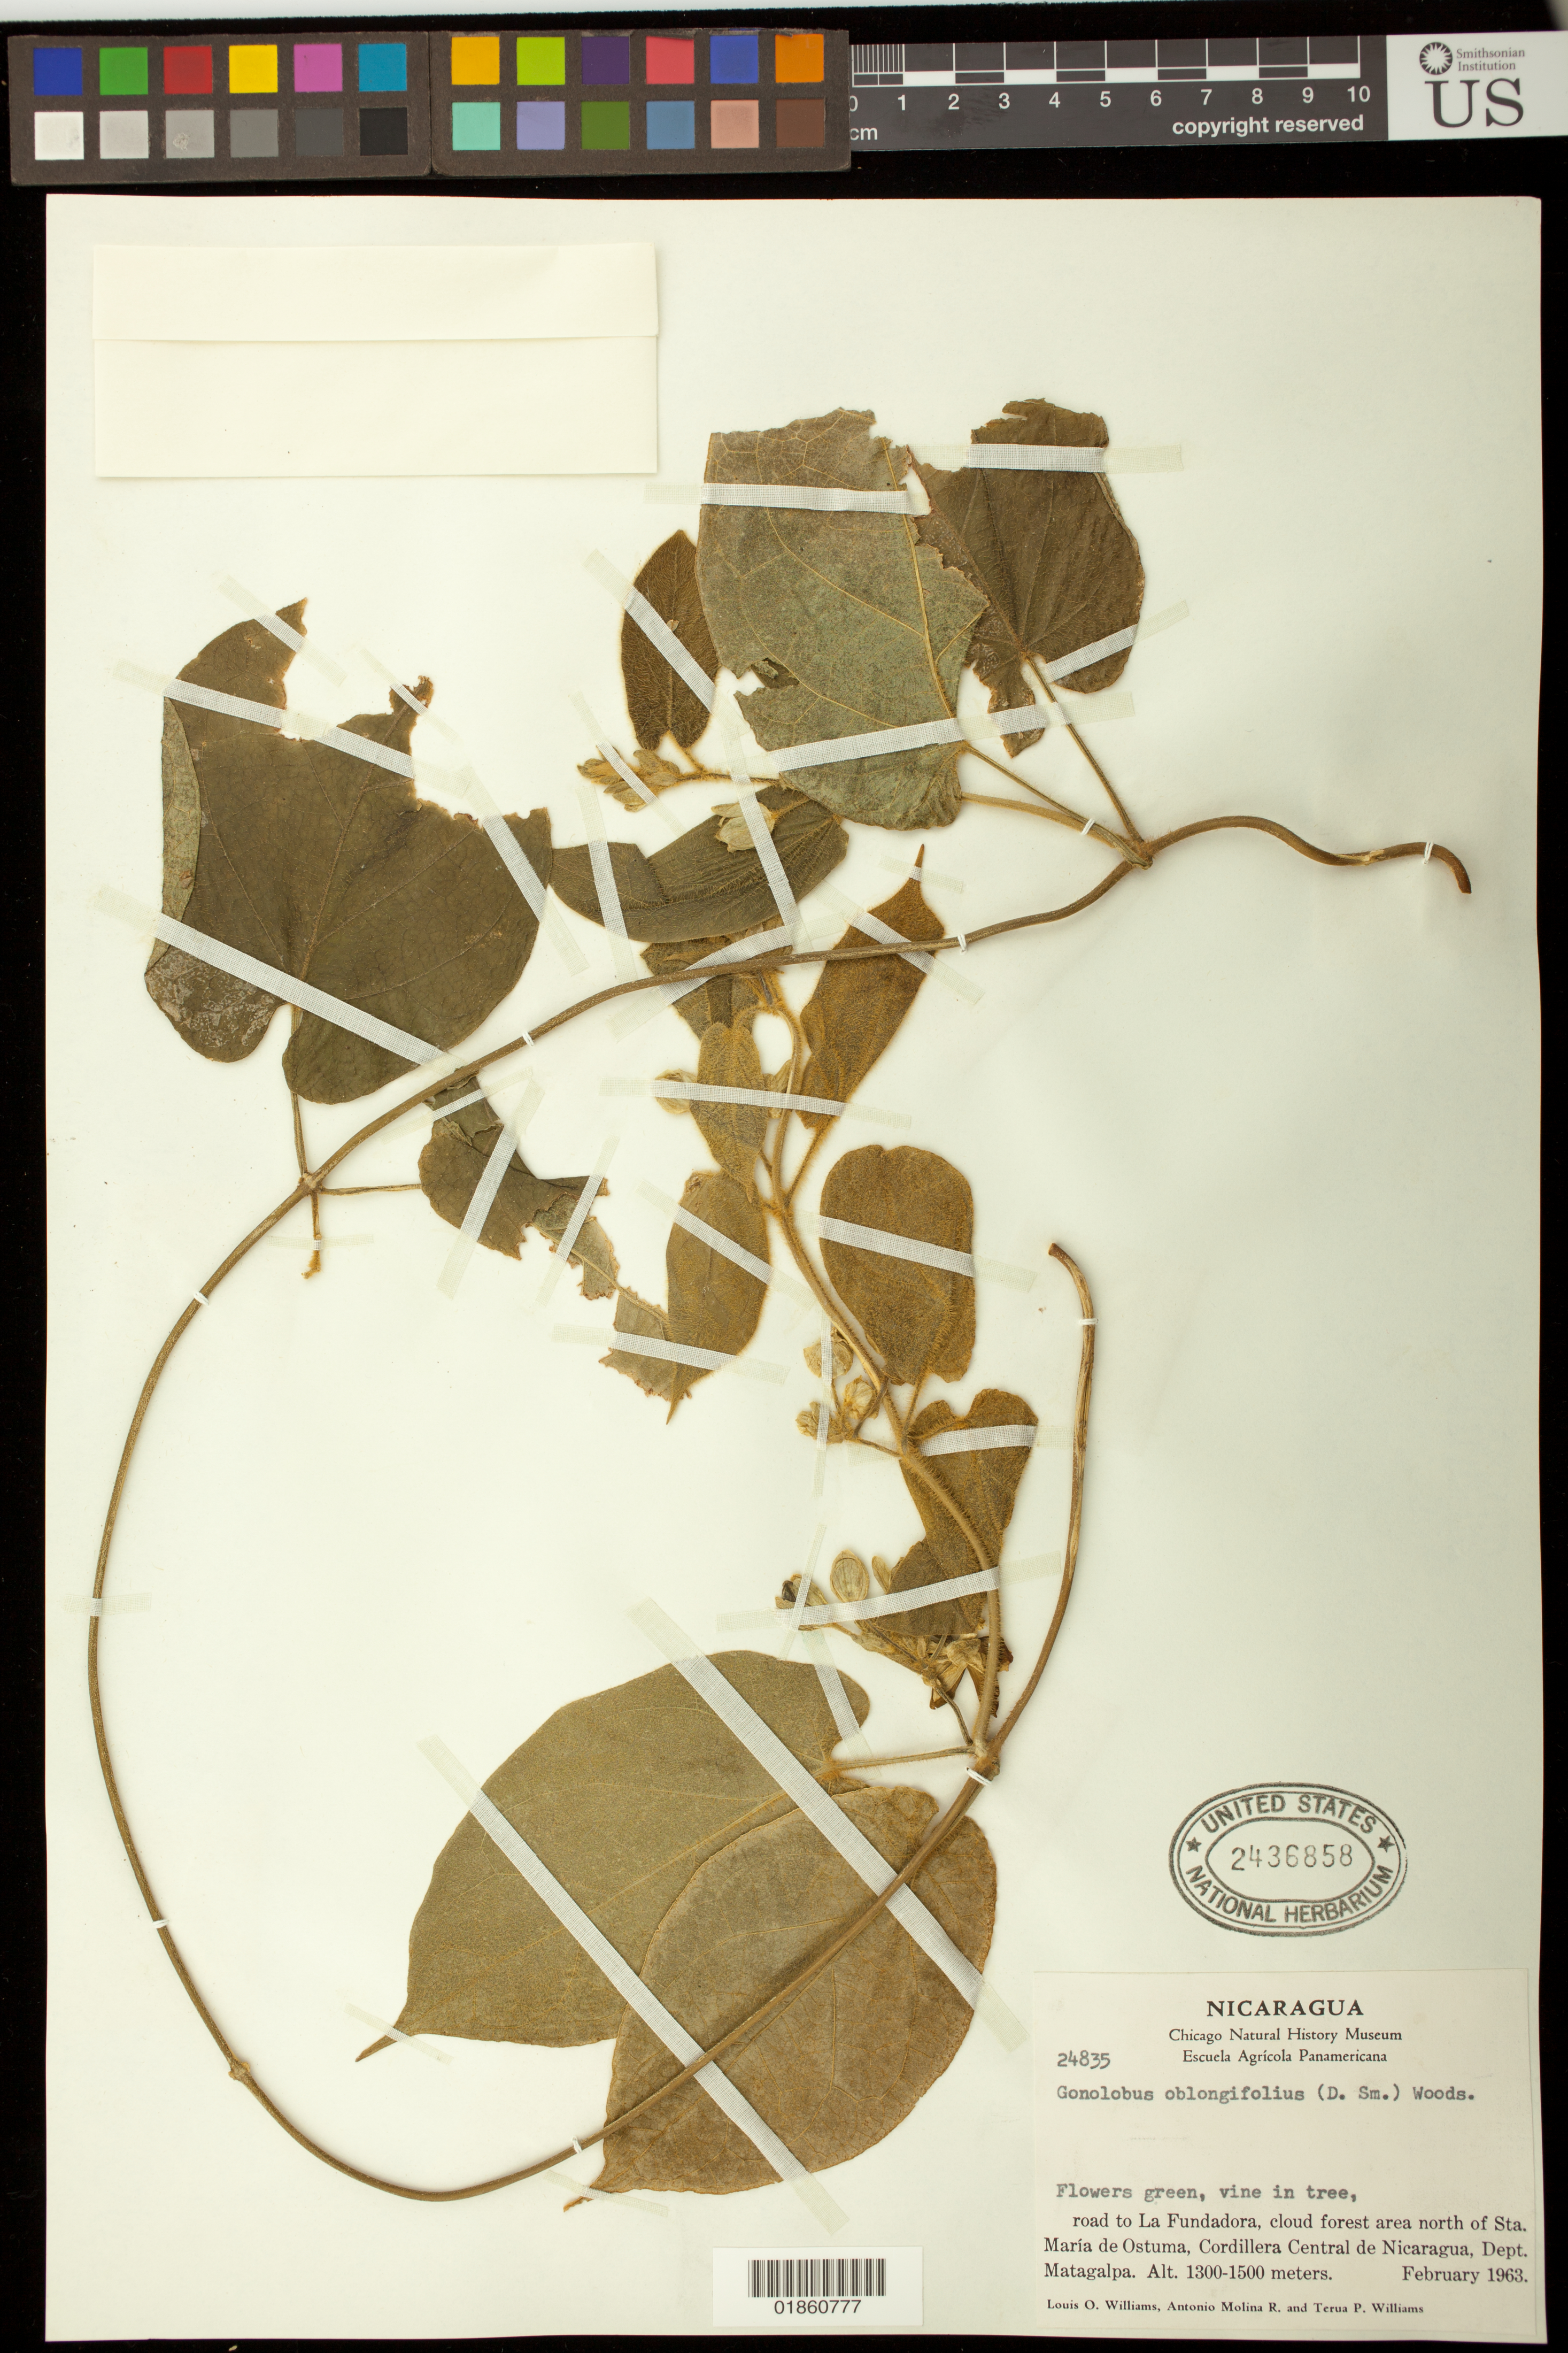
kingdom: Plantae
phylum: Tracheophyta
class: Magnoliopsida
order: Gentianales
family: Apocynaceae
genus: Gonolobus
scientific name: Gonolobus xanthotrichus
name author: Brandegee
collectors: L. O. Williams, A. Molina R. & T. P. Williams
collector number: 24835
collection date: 1963-02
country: Nicaragua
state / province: Matagalpa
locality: road to La Fundadora, cloud forest area north of Sta. María de Ostuma, Cordillera Central de Nicaragua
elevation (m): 1300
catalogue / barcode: US 2436858